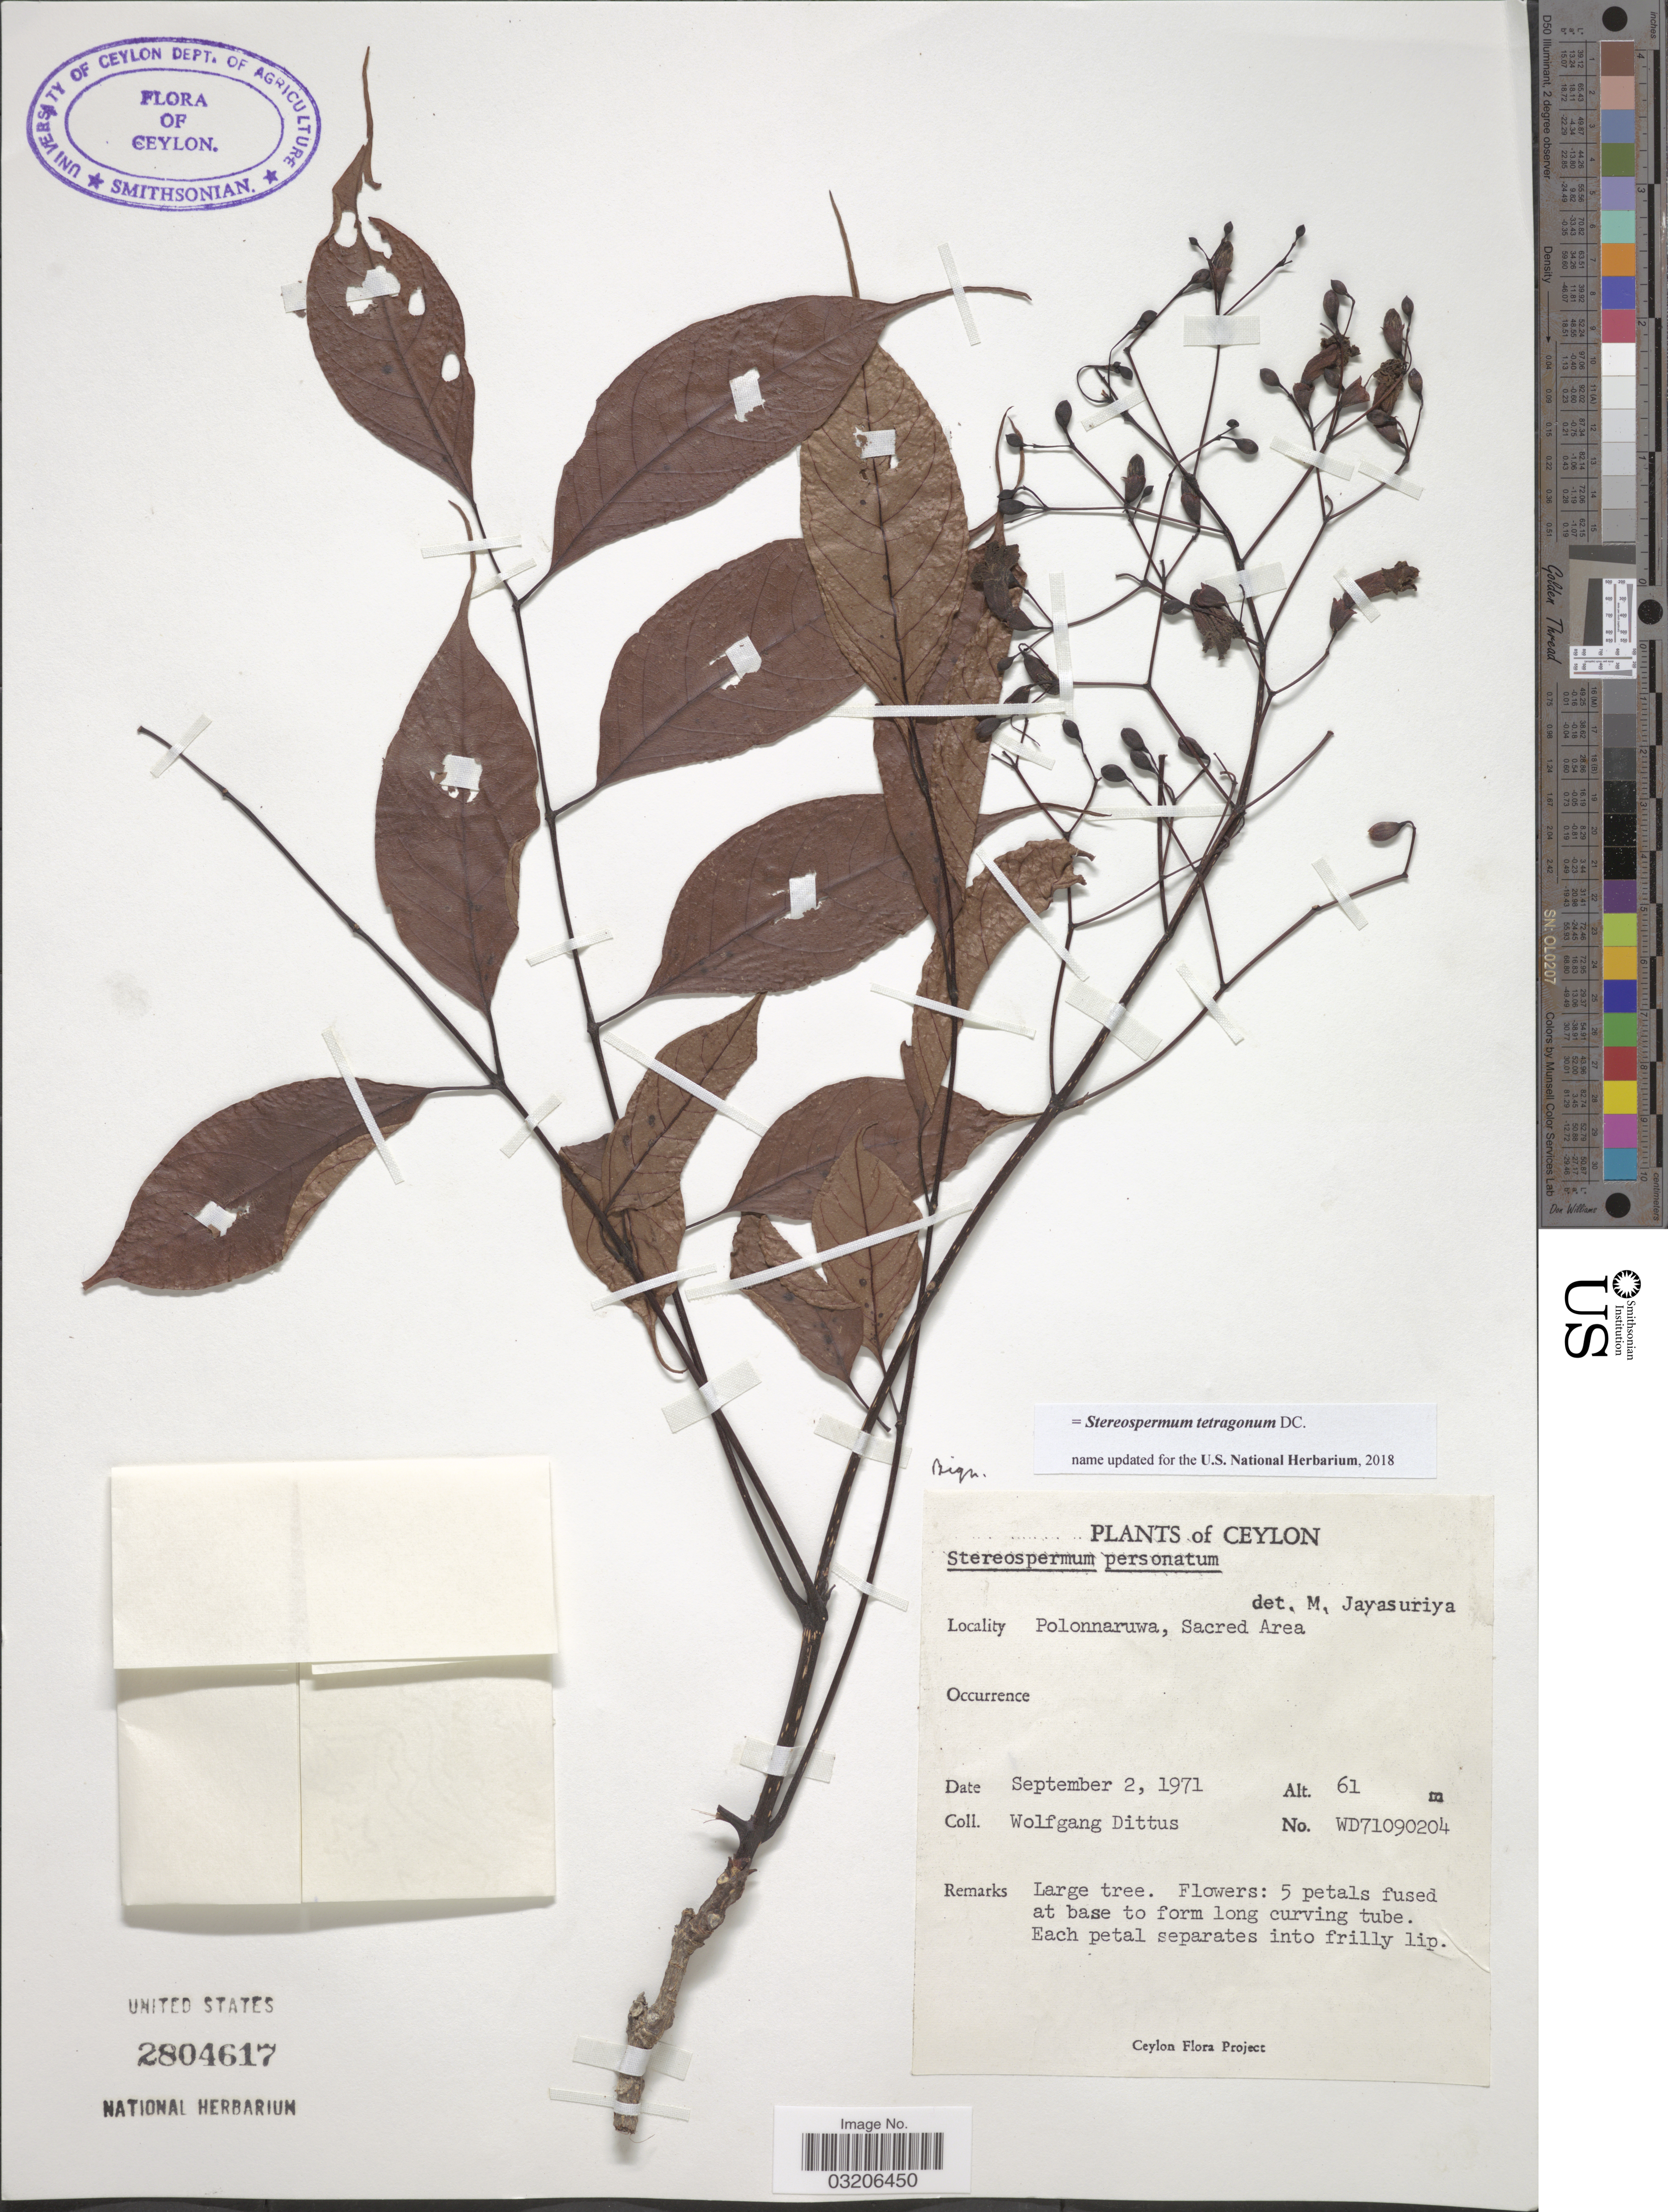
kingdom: Plantae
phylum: Tracheophyta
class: Magnoliopsida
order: Lamiales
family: Bignoniaceae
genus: Stereospermum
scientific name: Stereospermum tetragonum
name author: DC.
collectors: W. Dittus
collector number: WD71090204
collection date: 1971-09-02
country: Sri Lanka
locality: Ceylon. Polonnaruwa, Sacred Area.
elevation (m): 61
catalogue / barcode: US 2804617